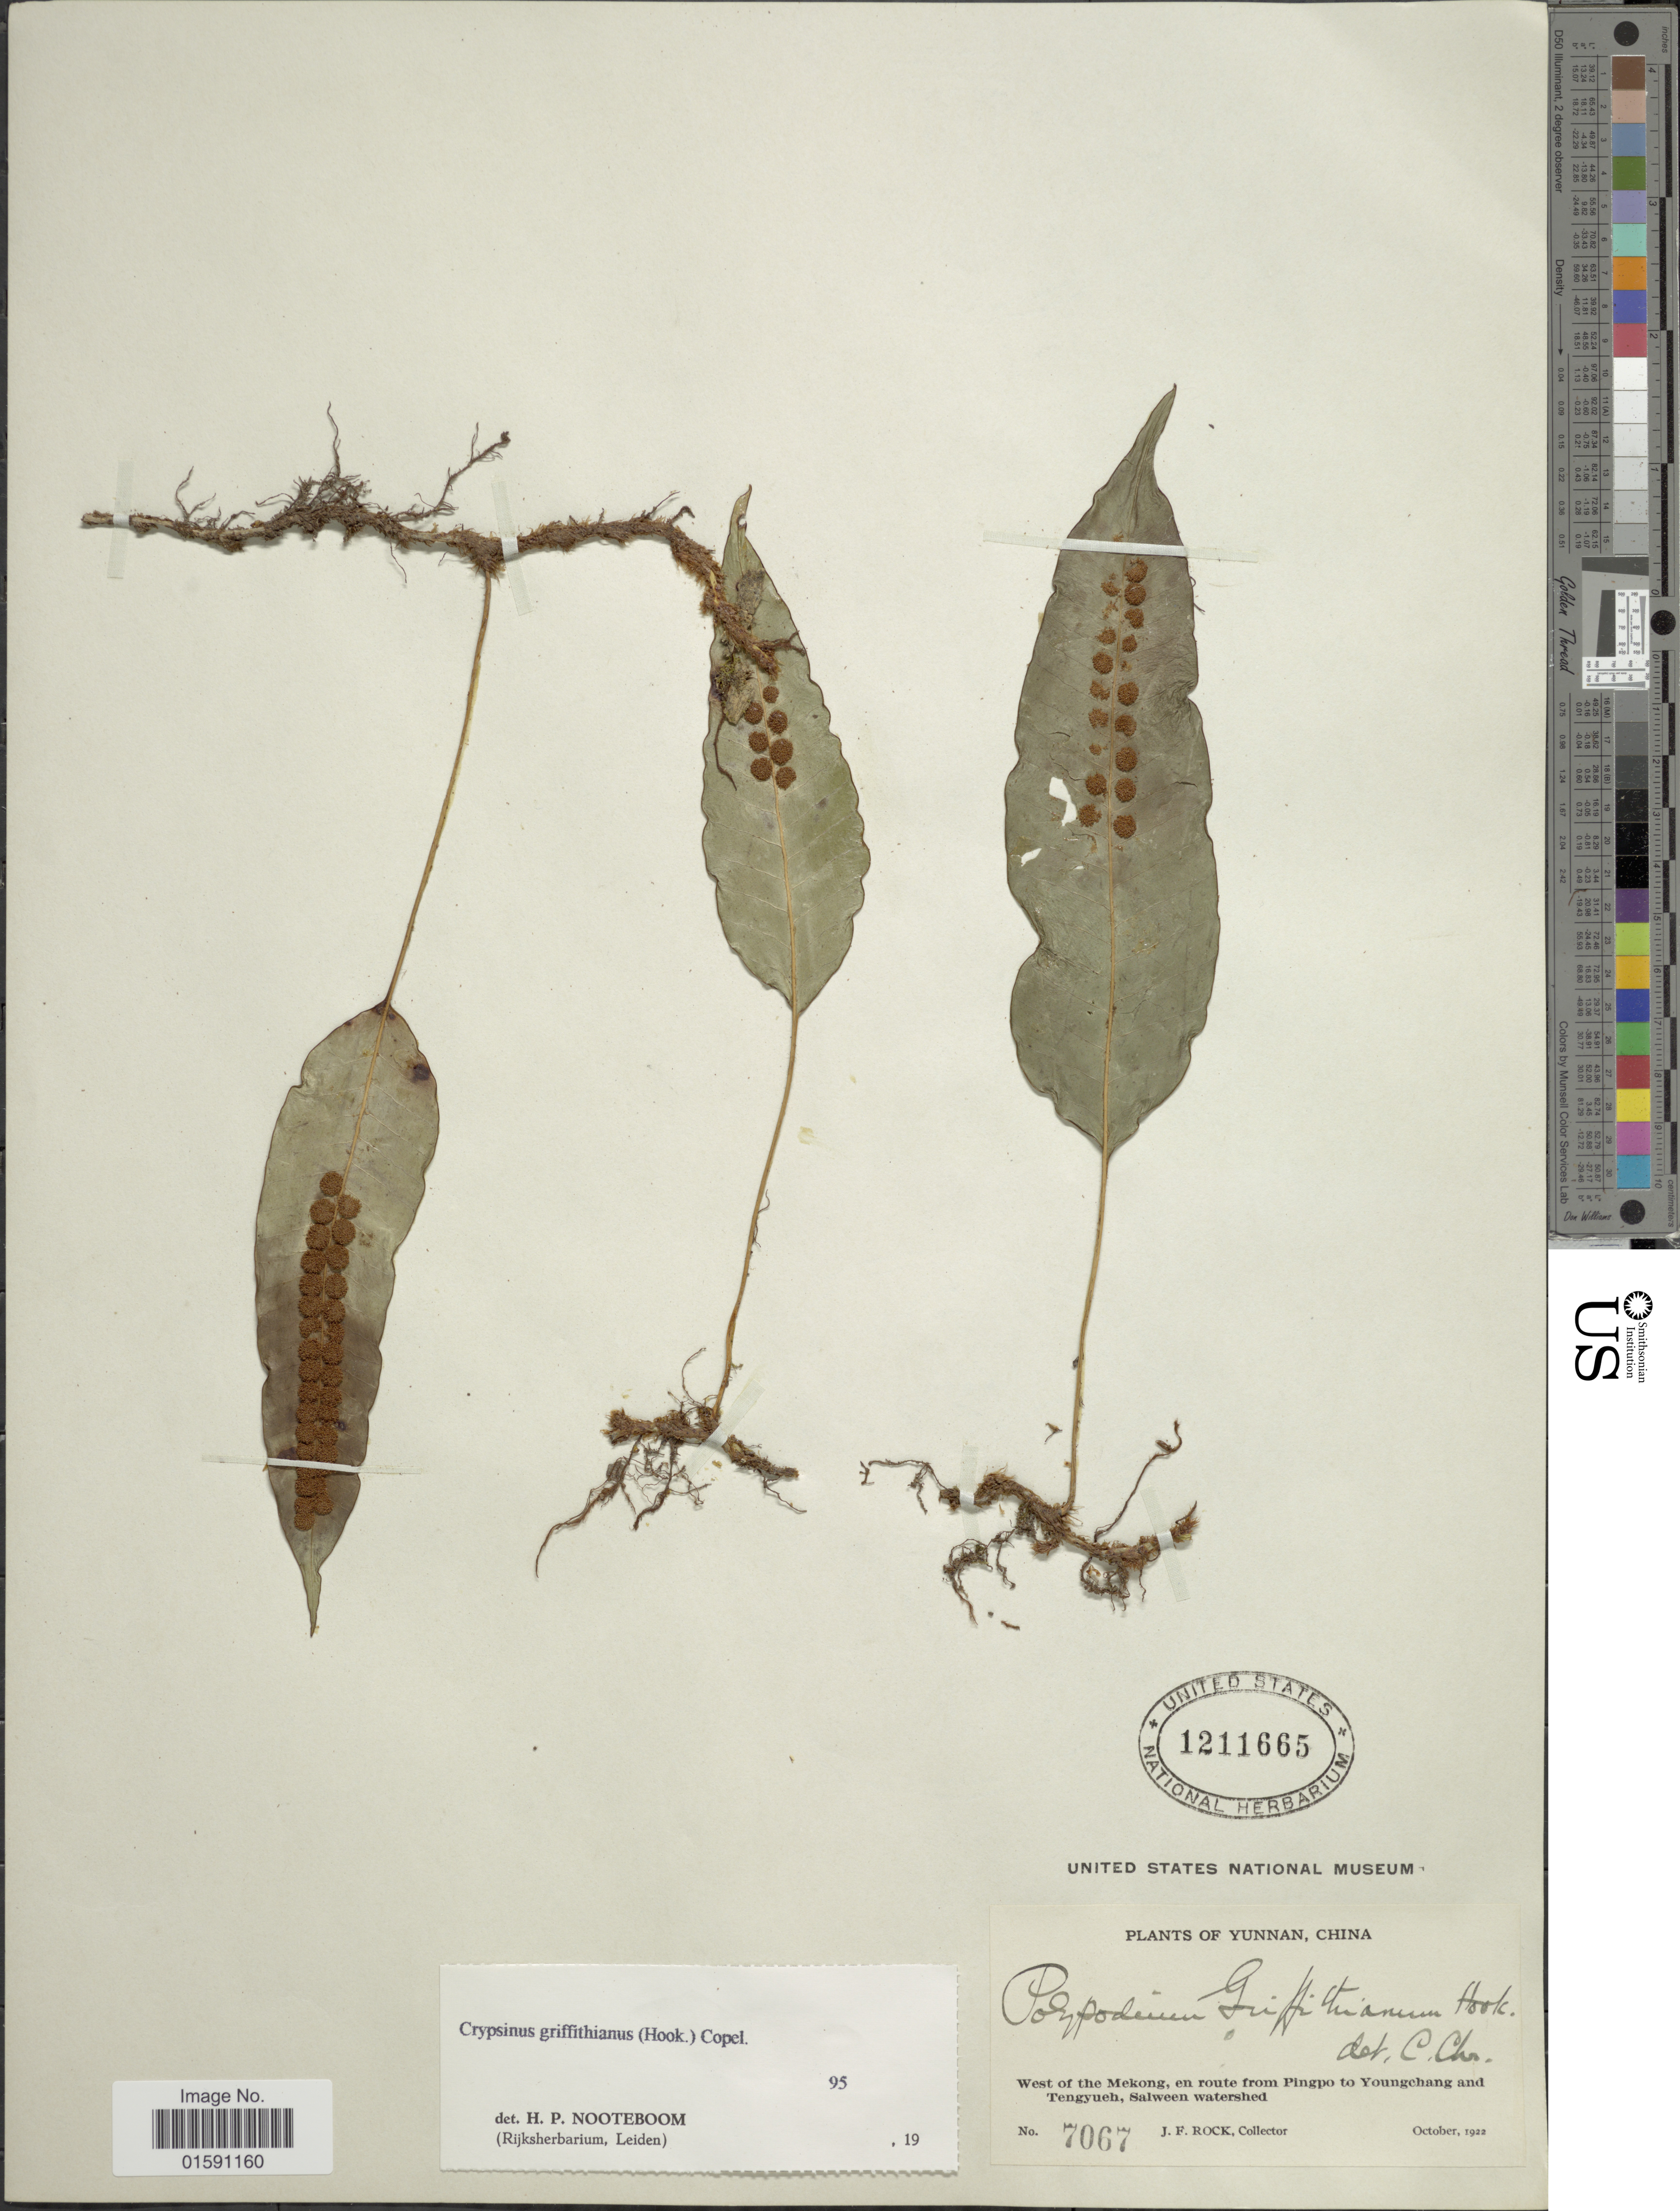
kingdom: Plantae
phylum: Tracheophyta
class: Polypodiopsida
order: Polypodiales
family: Polypodiaceae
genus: Selliguea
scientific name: Selliguea griffithiana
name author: (Hook.) Fraser-Jenk.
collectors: J. Rock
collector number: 7067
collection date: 1922-10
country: China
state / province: Yunnan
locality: West of the Mekong, en route from Pingpo to Youngchang and Tengyueh, salween watershed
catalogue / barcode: US 1211665